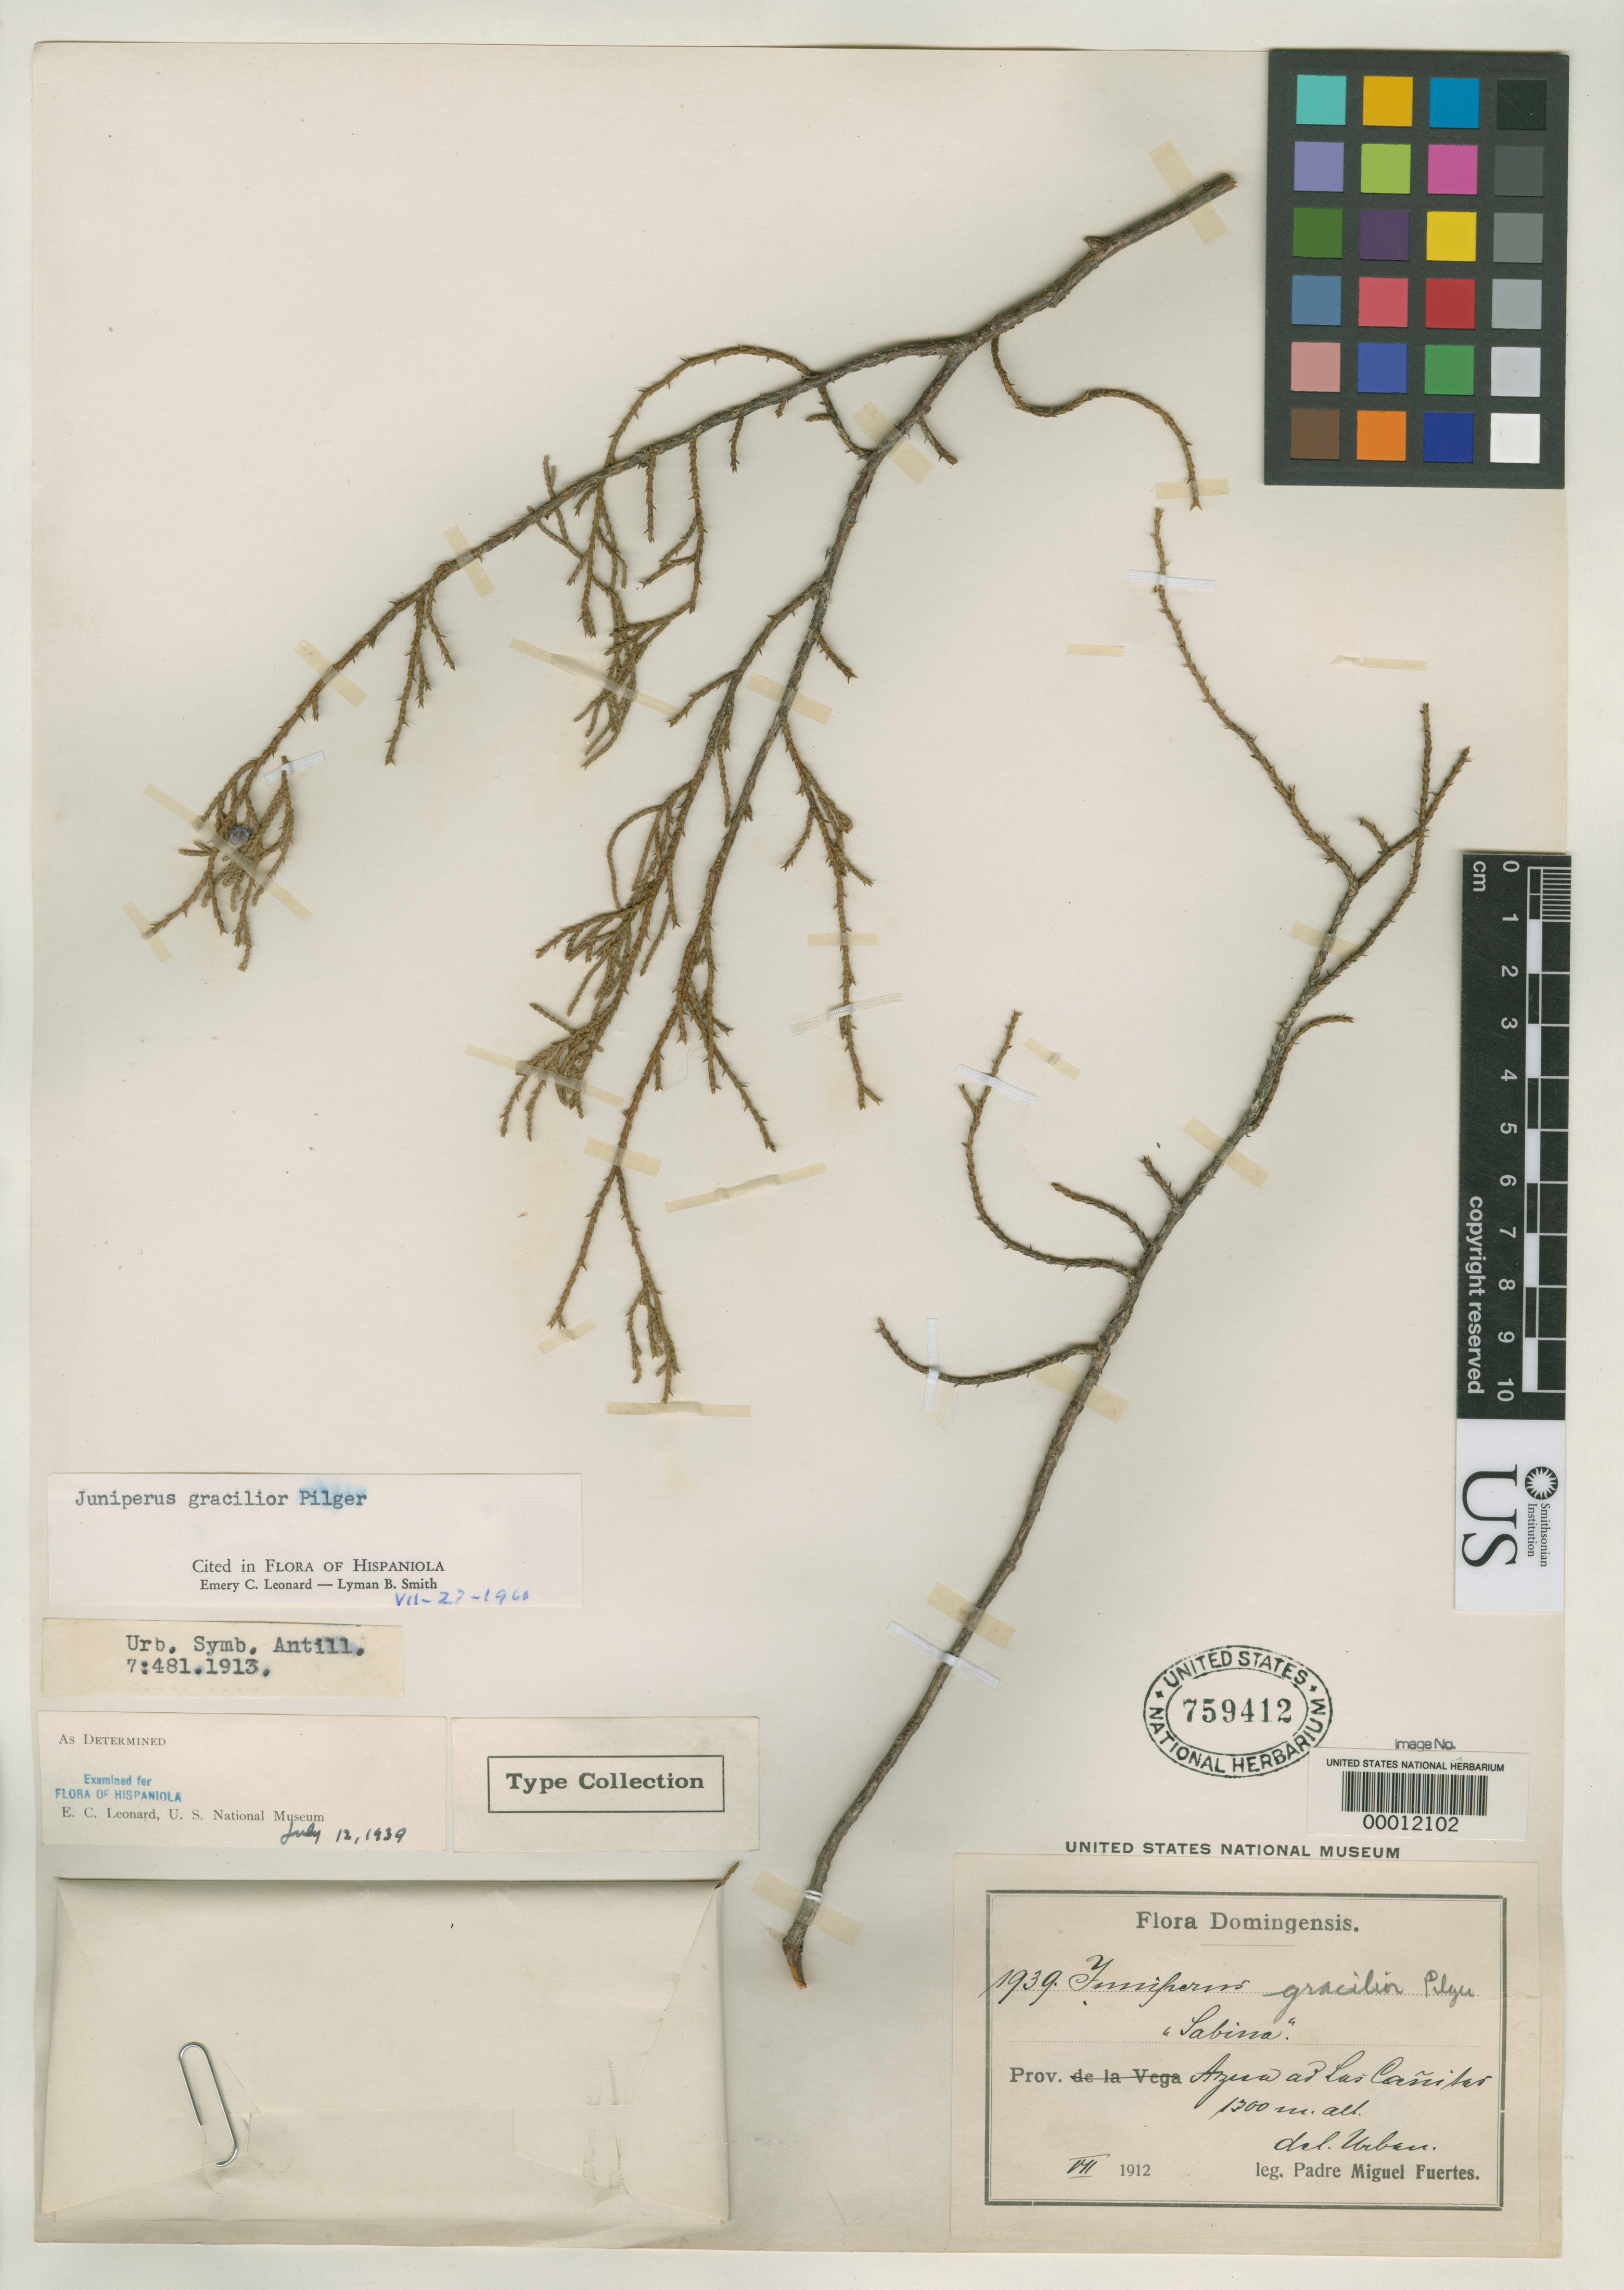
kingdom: Plantae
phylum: Tracheophyta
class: Pinopsida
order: Pinales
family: Cupressaceae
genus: Juniperus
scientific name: Juniperus gracilior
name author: Pilg. in Urb.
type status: Syntype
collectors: M. D. Fuertes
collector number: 1939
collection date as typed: Jul 1912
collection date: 1912-07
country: Dominican Republic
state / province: Azua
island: Hispaniola Island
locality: Las Canitas.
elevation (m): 1300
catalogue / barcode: US 759412